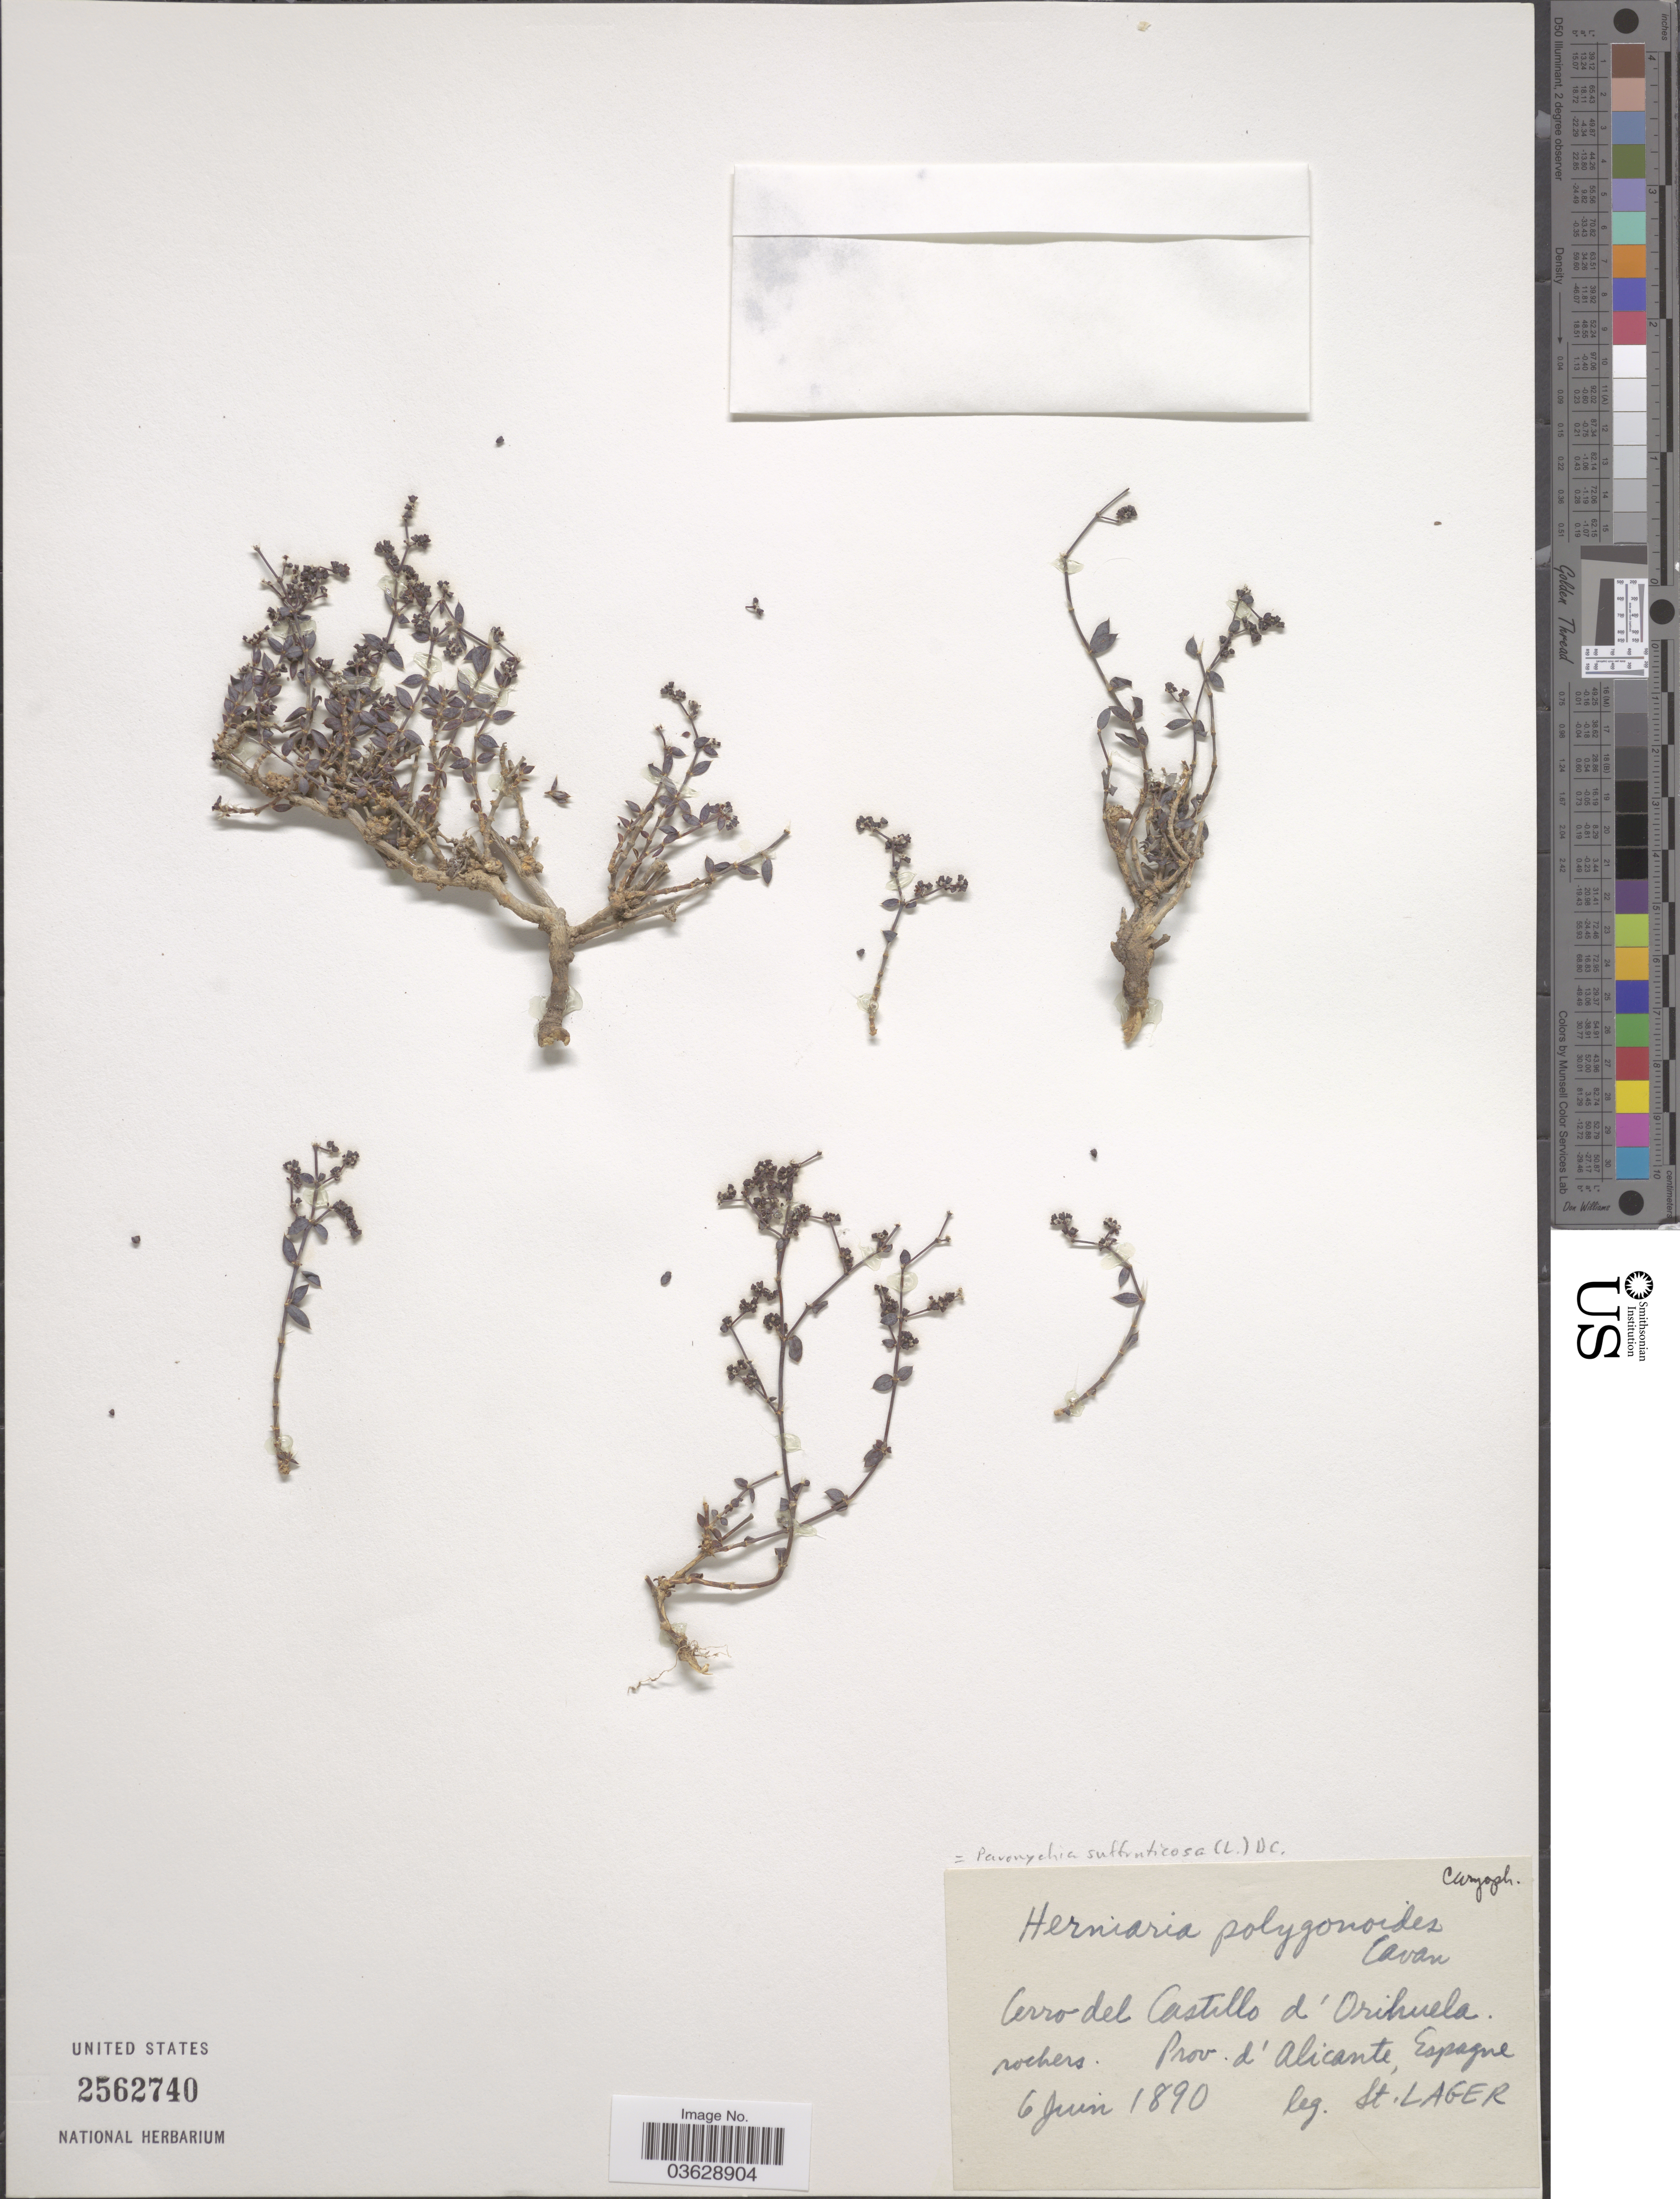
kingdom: Plantae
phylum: Tracheophyta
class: Magnoliopsida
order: Caryophyllales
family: Caryophyllaceae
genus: Paronychia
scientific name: Paronychia suffruticosa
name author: (L.) Lam.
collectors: -. St. Lager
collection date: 1890-06-06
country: Spain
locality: Cerro del Castillo d'Orihuela. Prov. d'Alicante, Espagne.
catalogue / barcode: US 2562740